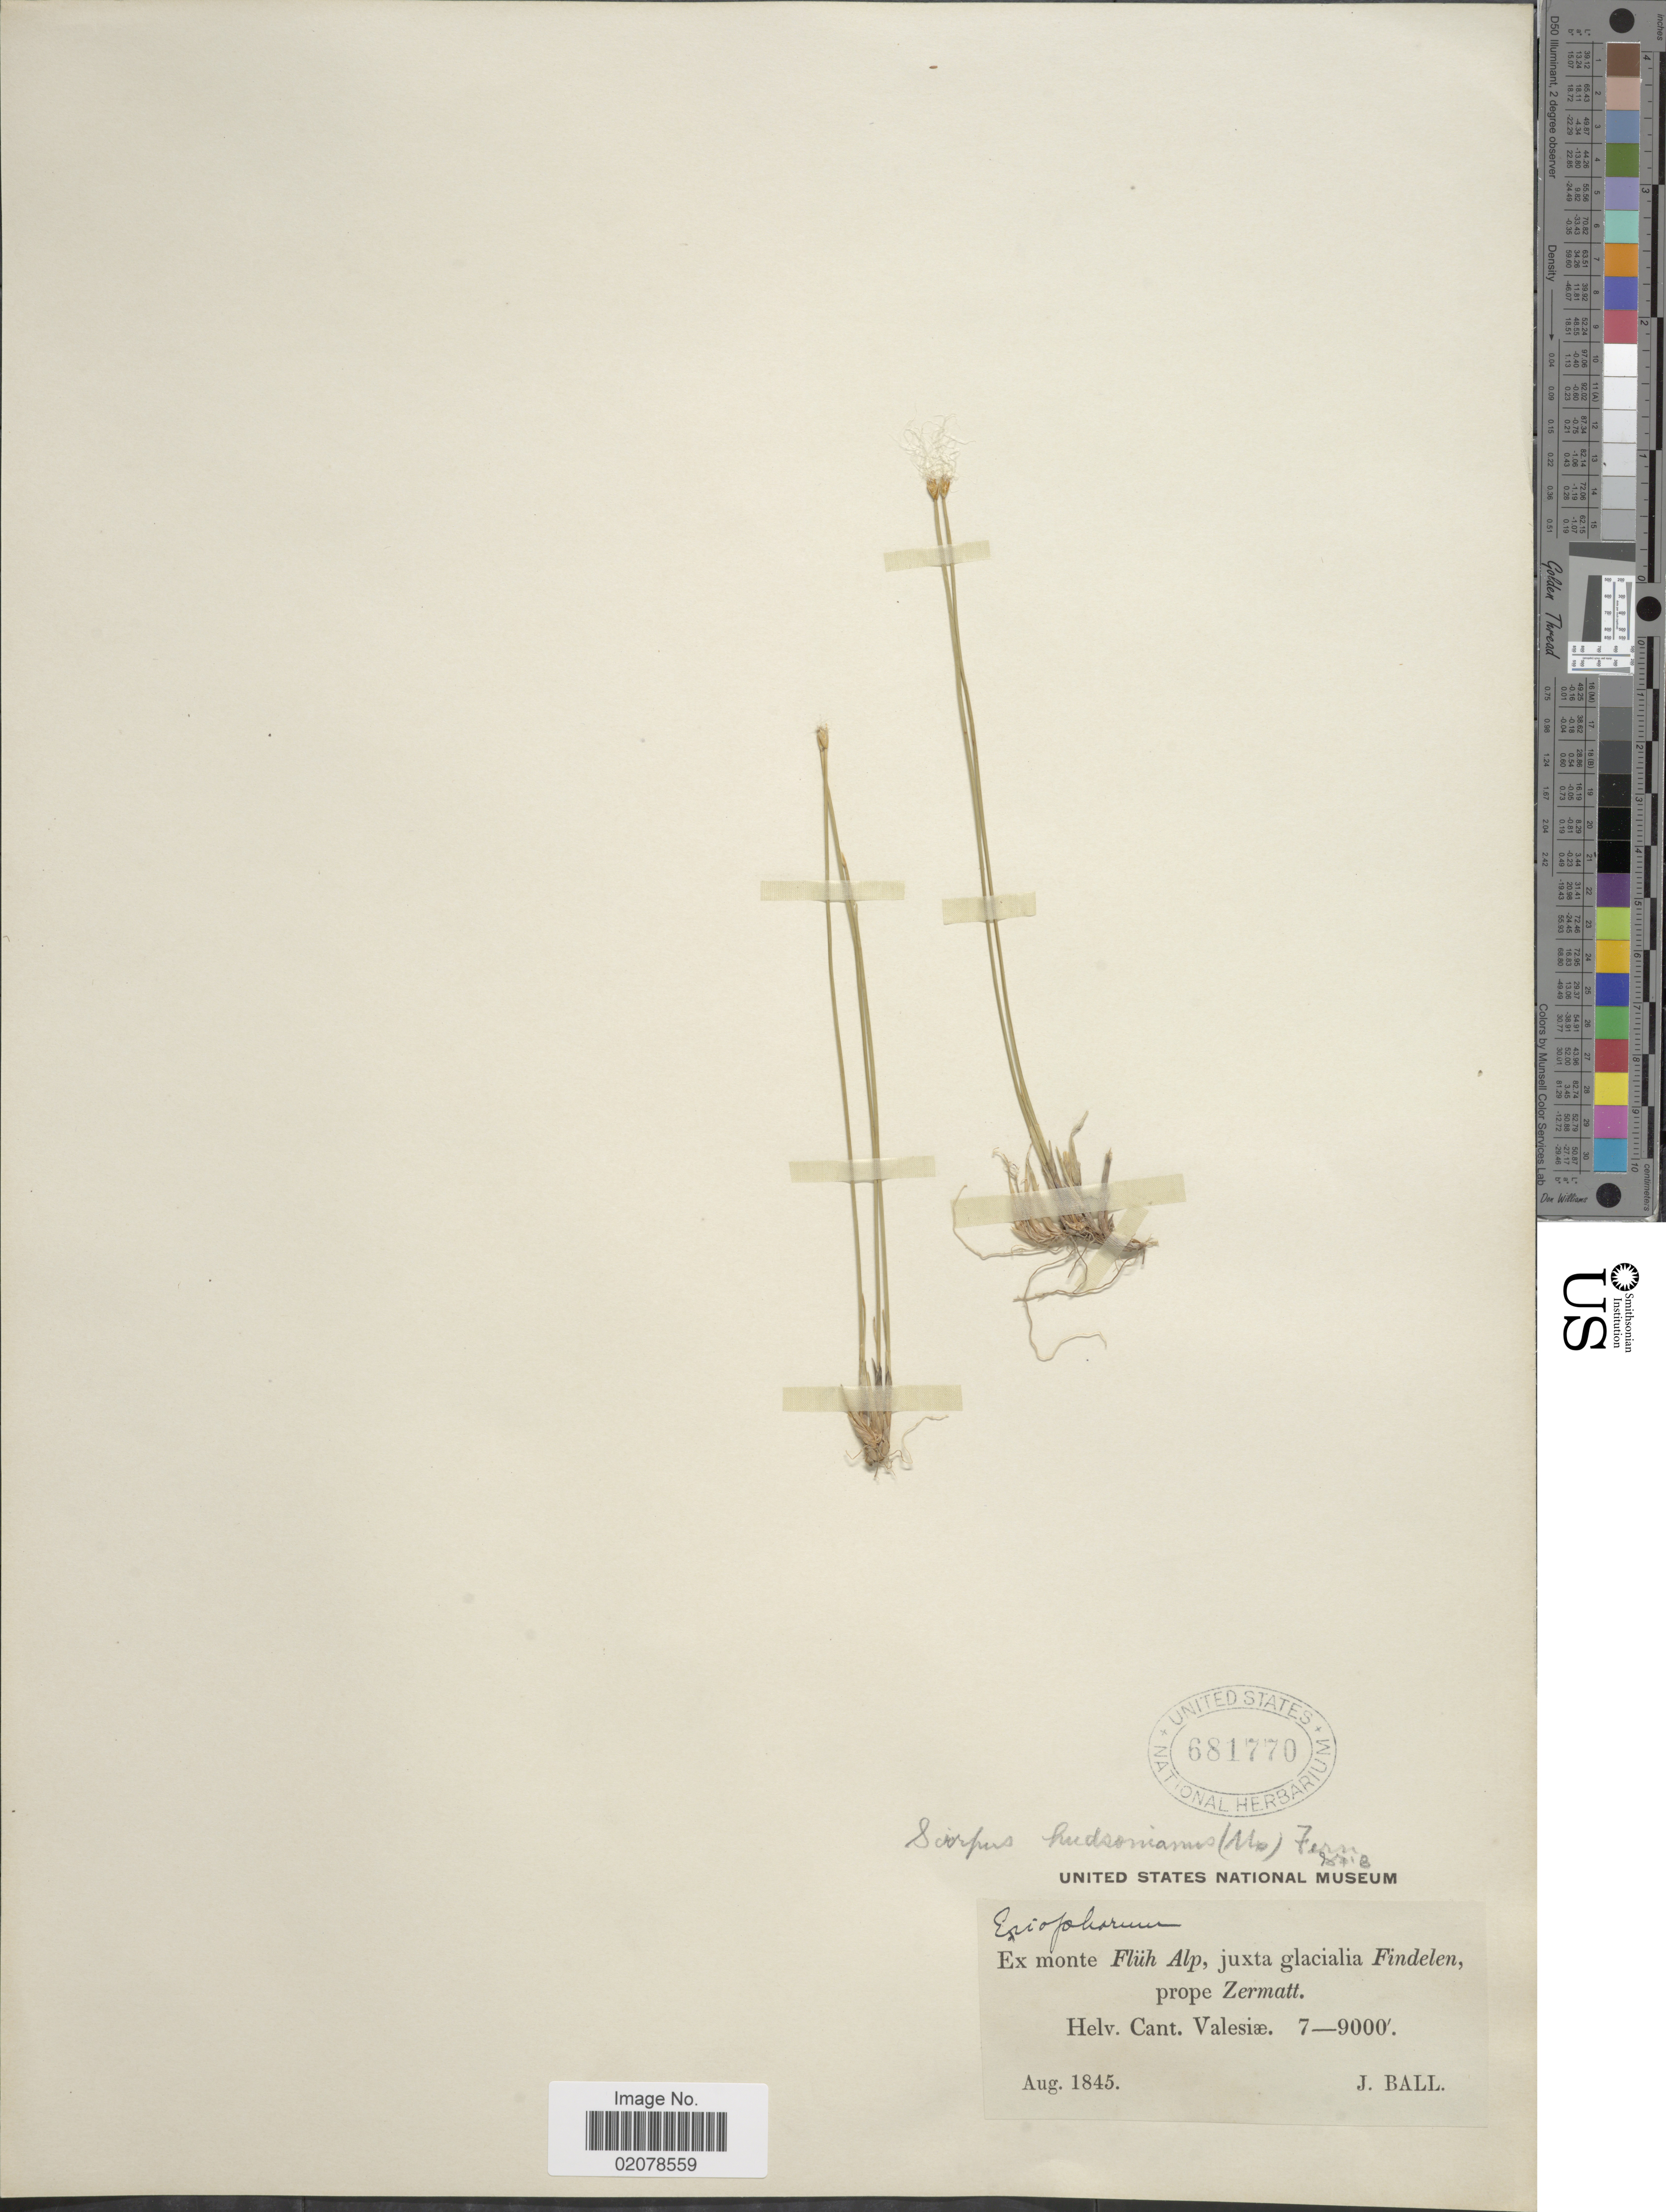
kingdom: Plantae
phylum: Tracheophyta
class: Liliopsida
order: Poales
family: Cyperaceae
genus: Trichophorum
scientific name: Trichophorum alpinum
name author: (L.) Pers.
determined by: Strong, M. T., (US), Smithsonian Institution - National Museum of Natural History (UNITED STATES)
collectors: J. Ball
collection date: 1845-08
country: Switzerland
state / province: Valais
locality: Ex monte Flüh Alp, juxta glacialia Findelen, prope Zermatt. Helv. Cant. Valesiae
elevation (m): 2134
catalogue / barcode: US 681770